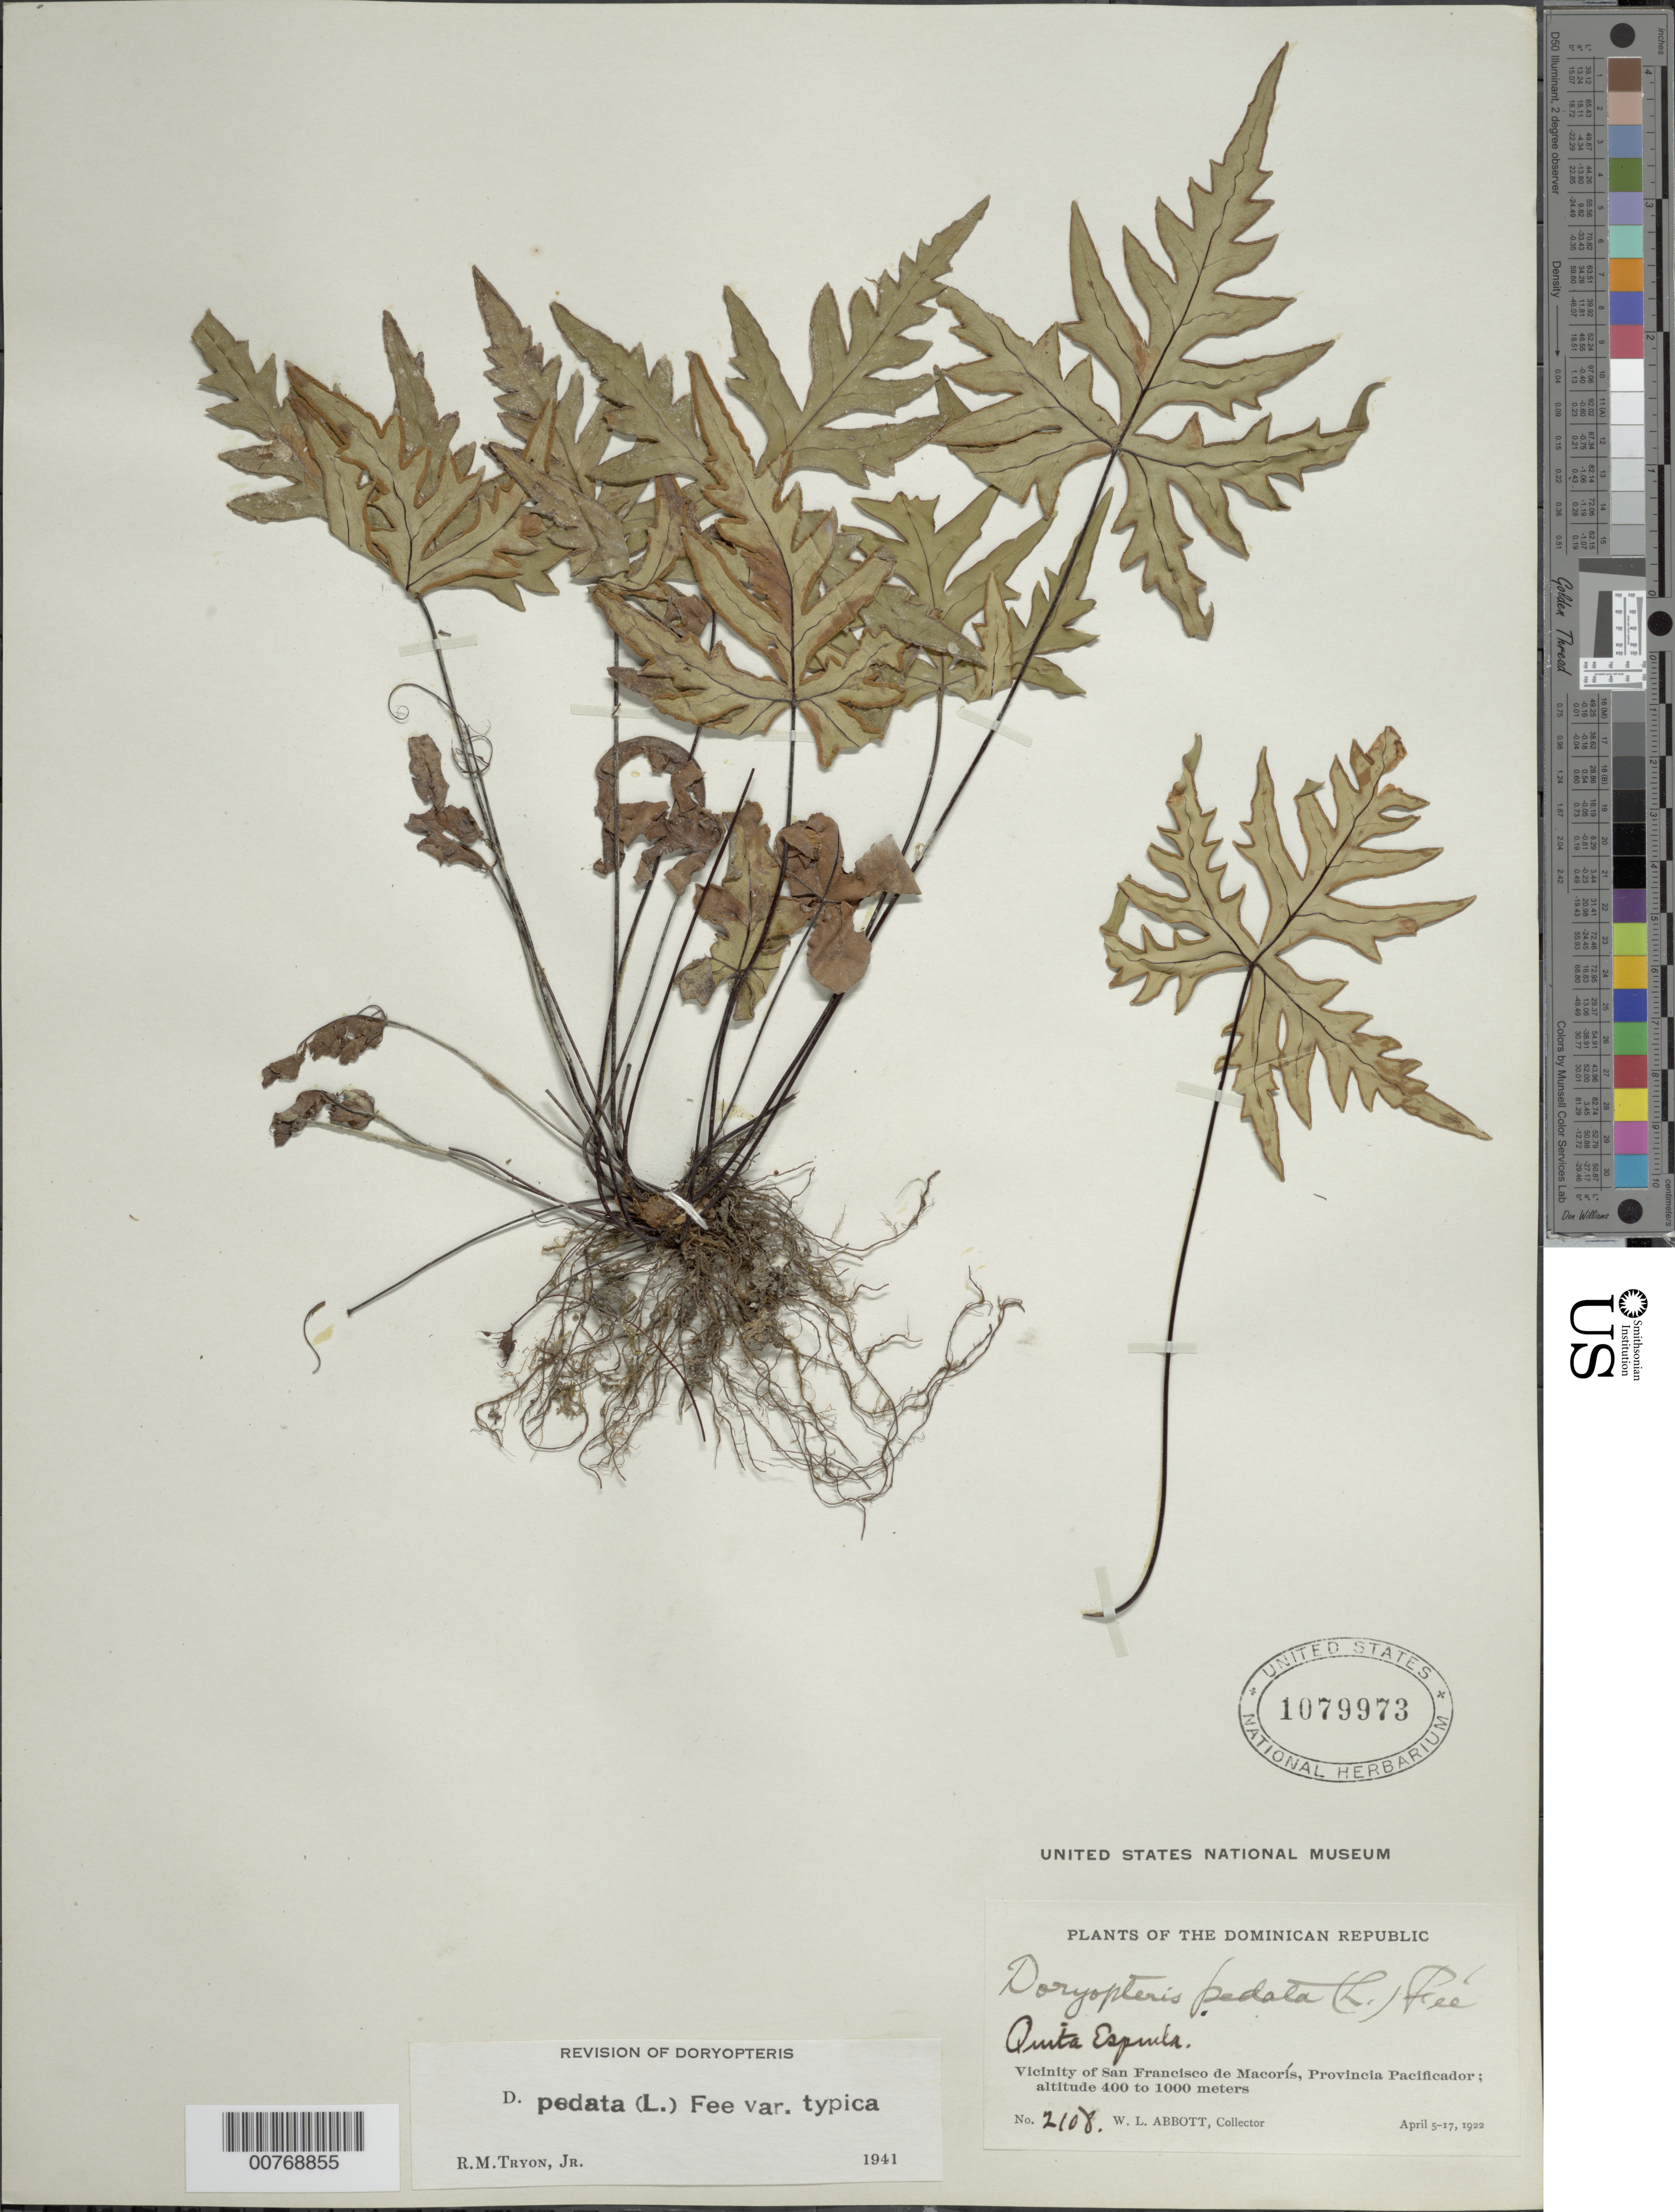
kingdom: Plantae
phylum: Tracheophyta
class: Polypodiopsida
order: Polypodiales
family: Pteridaceae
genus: Doryopteris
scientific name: Doryopteris pedata var. typica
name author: (L.) Fée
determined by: Tryon, Rolla M., Jr.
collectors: W. L. Abbott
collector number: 2108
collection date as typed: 05 Apr 1922 to 17 Apr 1922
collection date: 1922-04-05/1922-04-17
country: Dominican Republic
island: Hispaniola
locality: Vicinity of San Francisco de Macoris, Provinica Pacificador. Quita Espuela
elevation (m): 400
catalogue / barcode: US 1079973